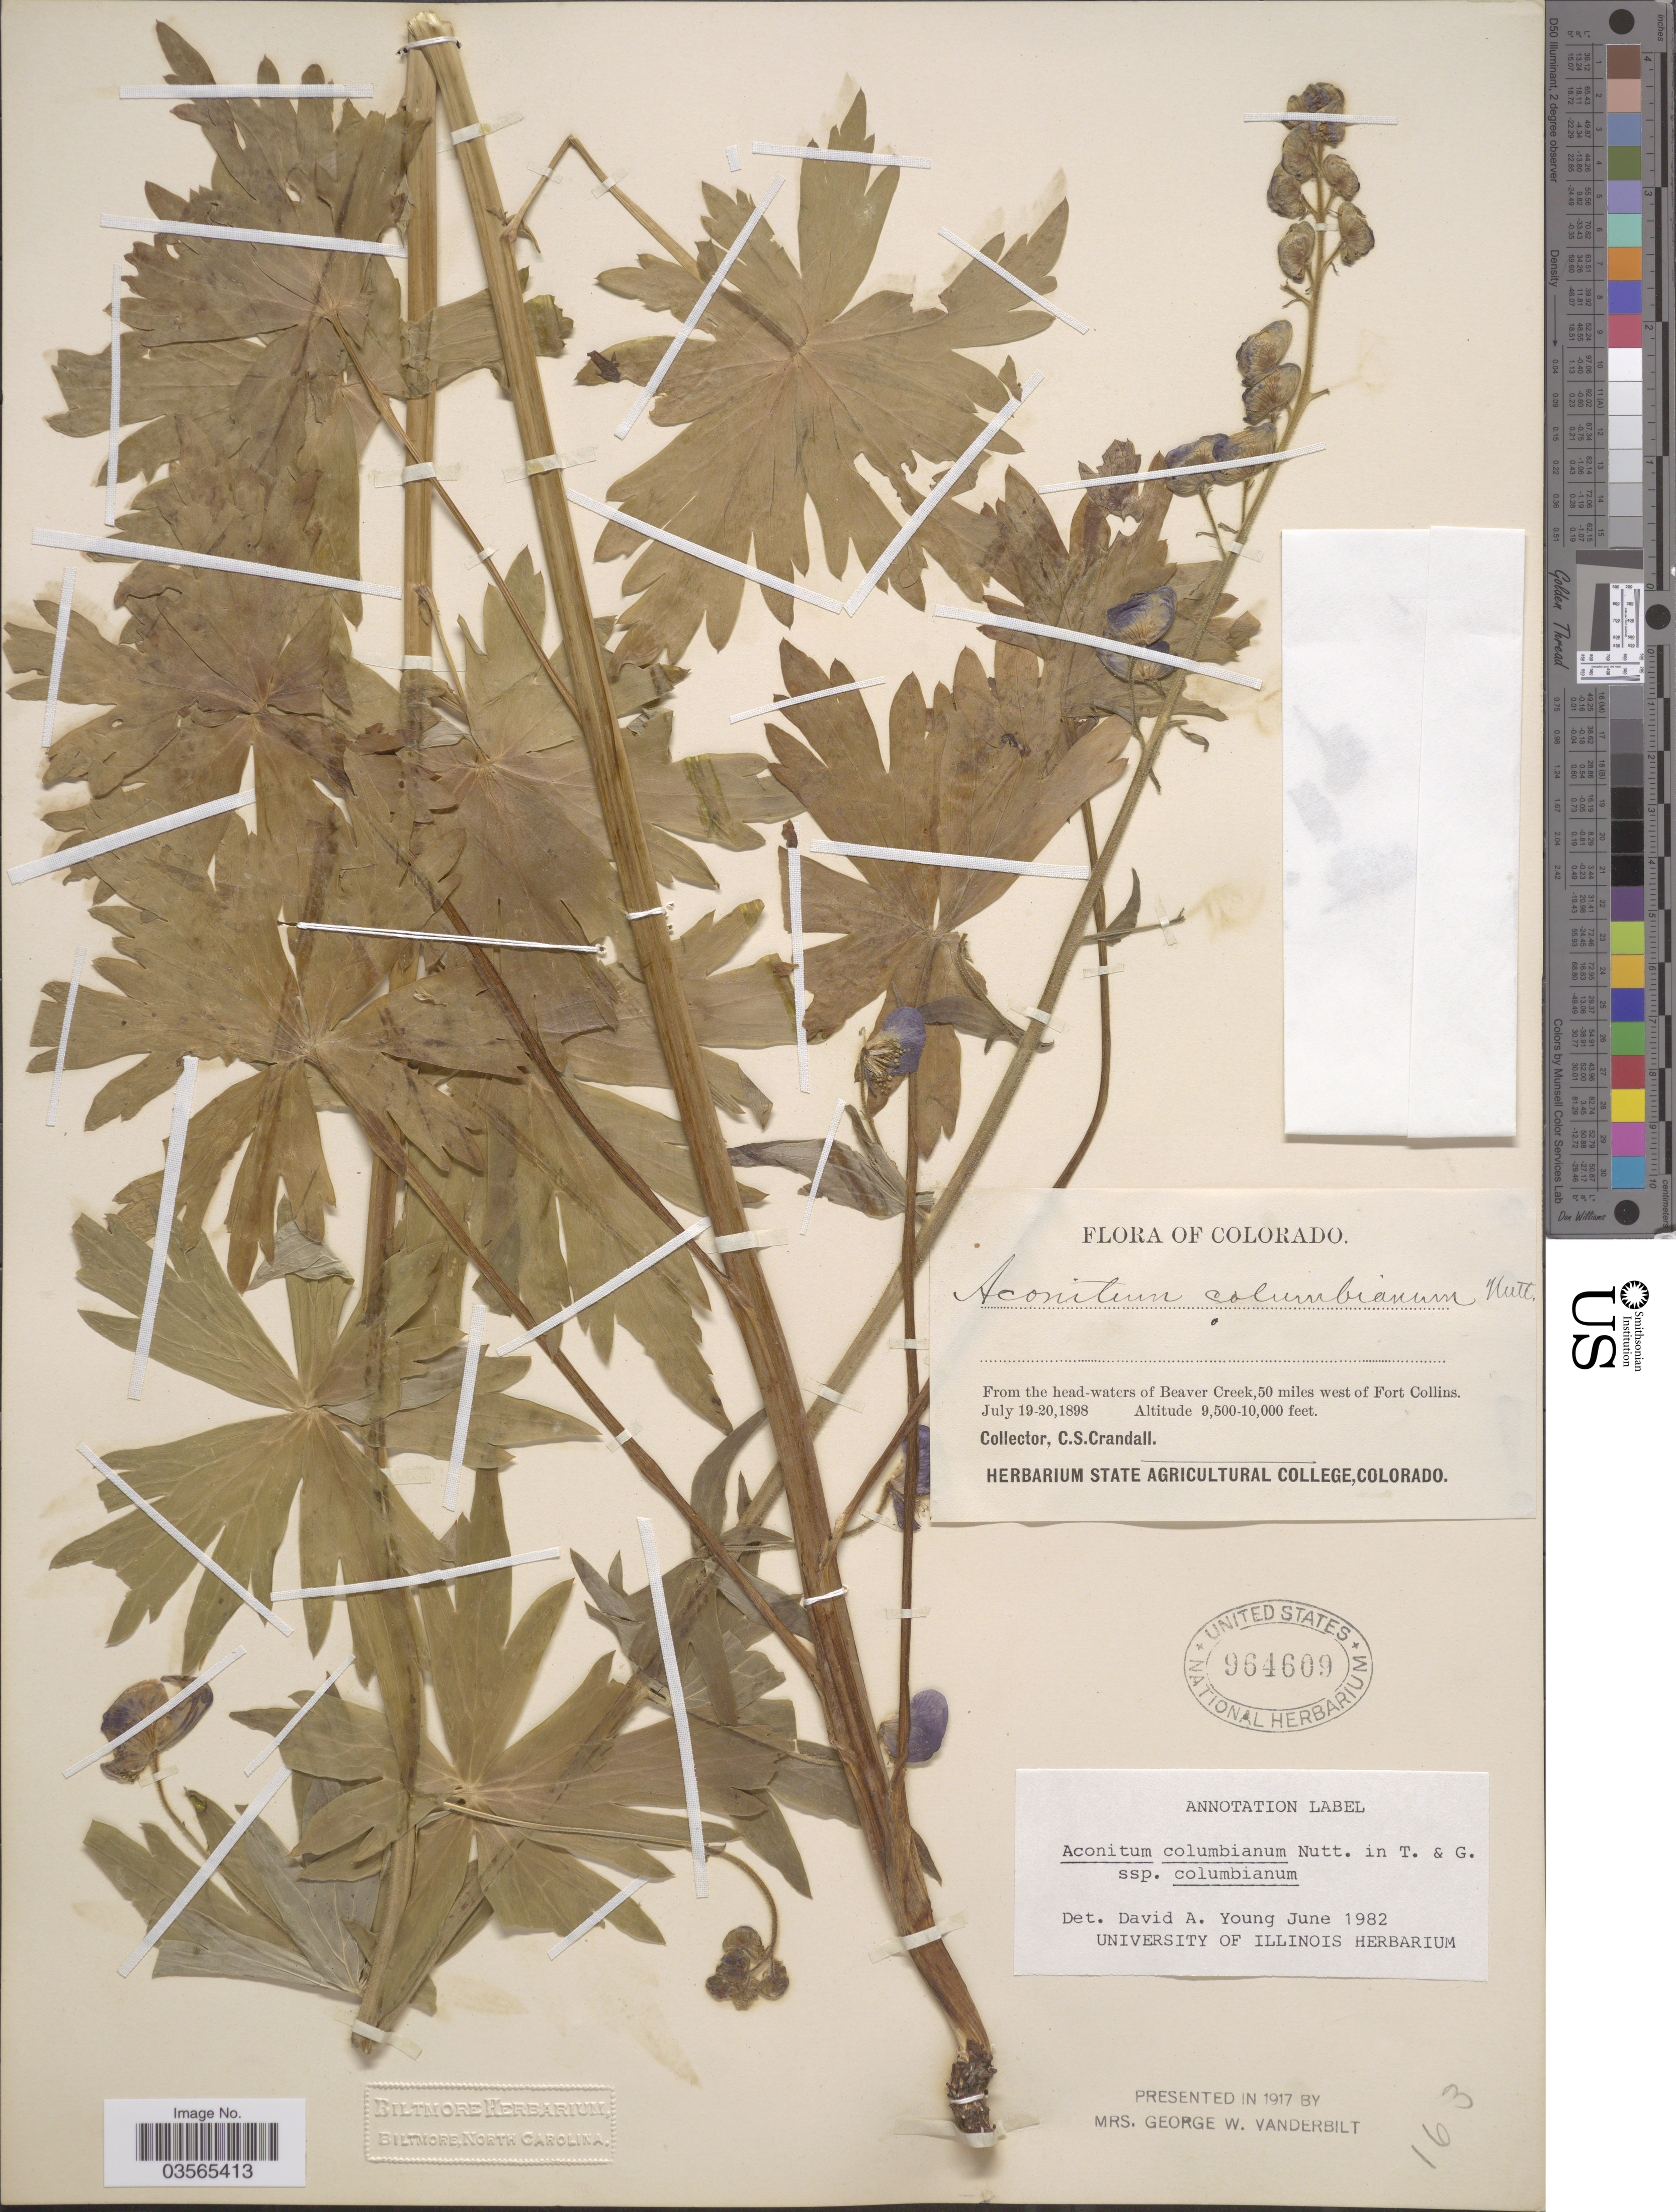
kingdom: Plantae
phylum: Tracheophyta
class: Magnoliopsida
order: Ranunculales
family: Ranunculaceae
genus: Aconitum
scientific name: Aconitum columbianum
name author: Nutt.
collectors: C. Crandall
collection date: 1898-07-19/1898-07-20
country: United States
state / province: Colorado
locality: From the head-waters of Beaver Creek, 50 miles west of Fort Collins.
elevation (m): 2896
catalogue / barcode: US 964609